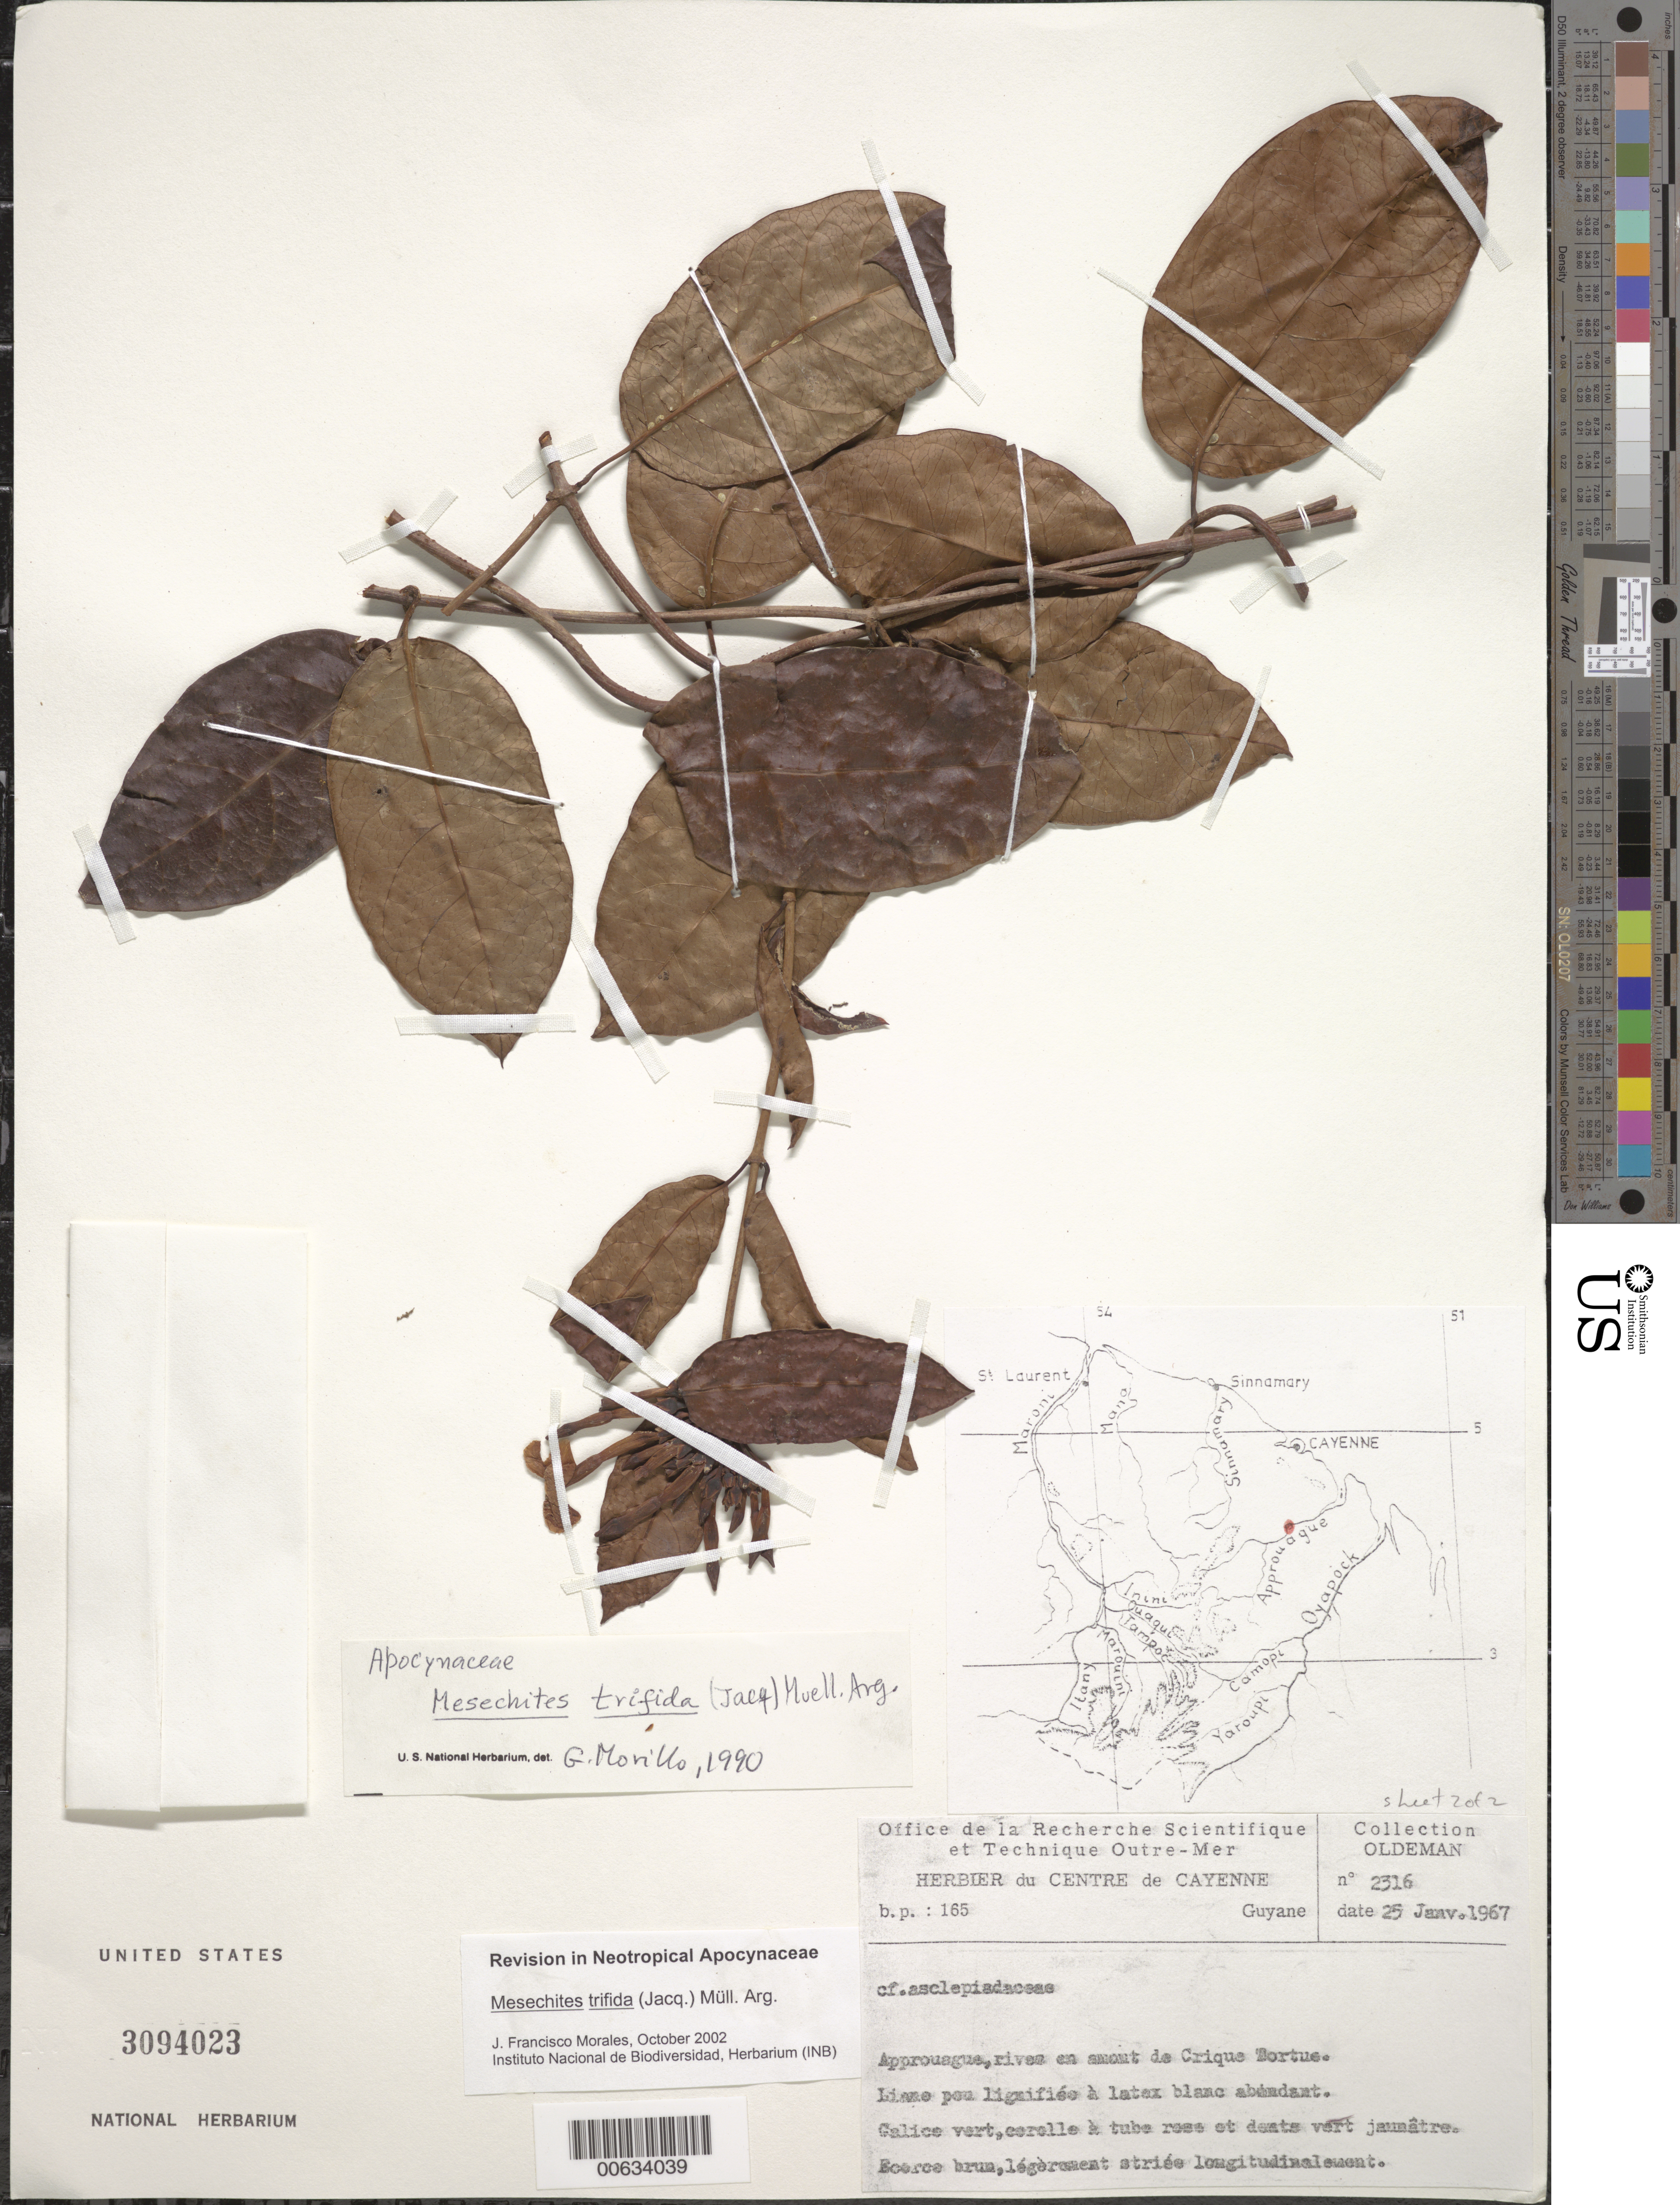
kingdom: Plantae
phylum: Tracheophyta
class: Magnoliopsida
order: Gentianales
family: Apocynaceae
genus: Mesechites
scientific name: Mesechites trifidus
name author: (Jacq.) Müll. Arg.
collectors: -- Oldeman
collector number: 2316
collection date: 1967-01-25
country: French Guiana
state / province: Cayenne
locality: Guyane. Approuagua, rivam en amont de Crique Tortue.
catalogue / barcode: US 3094023